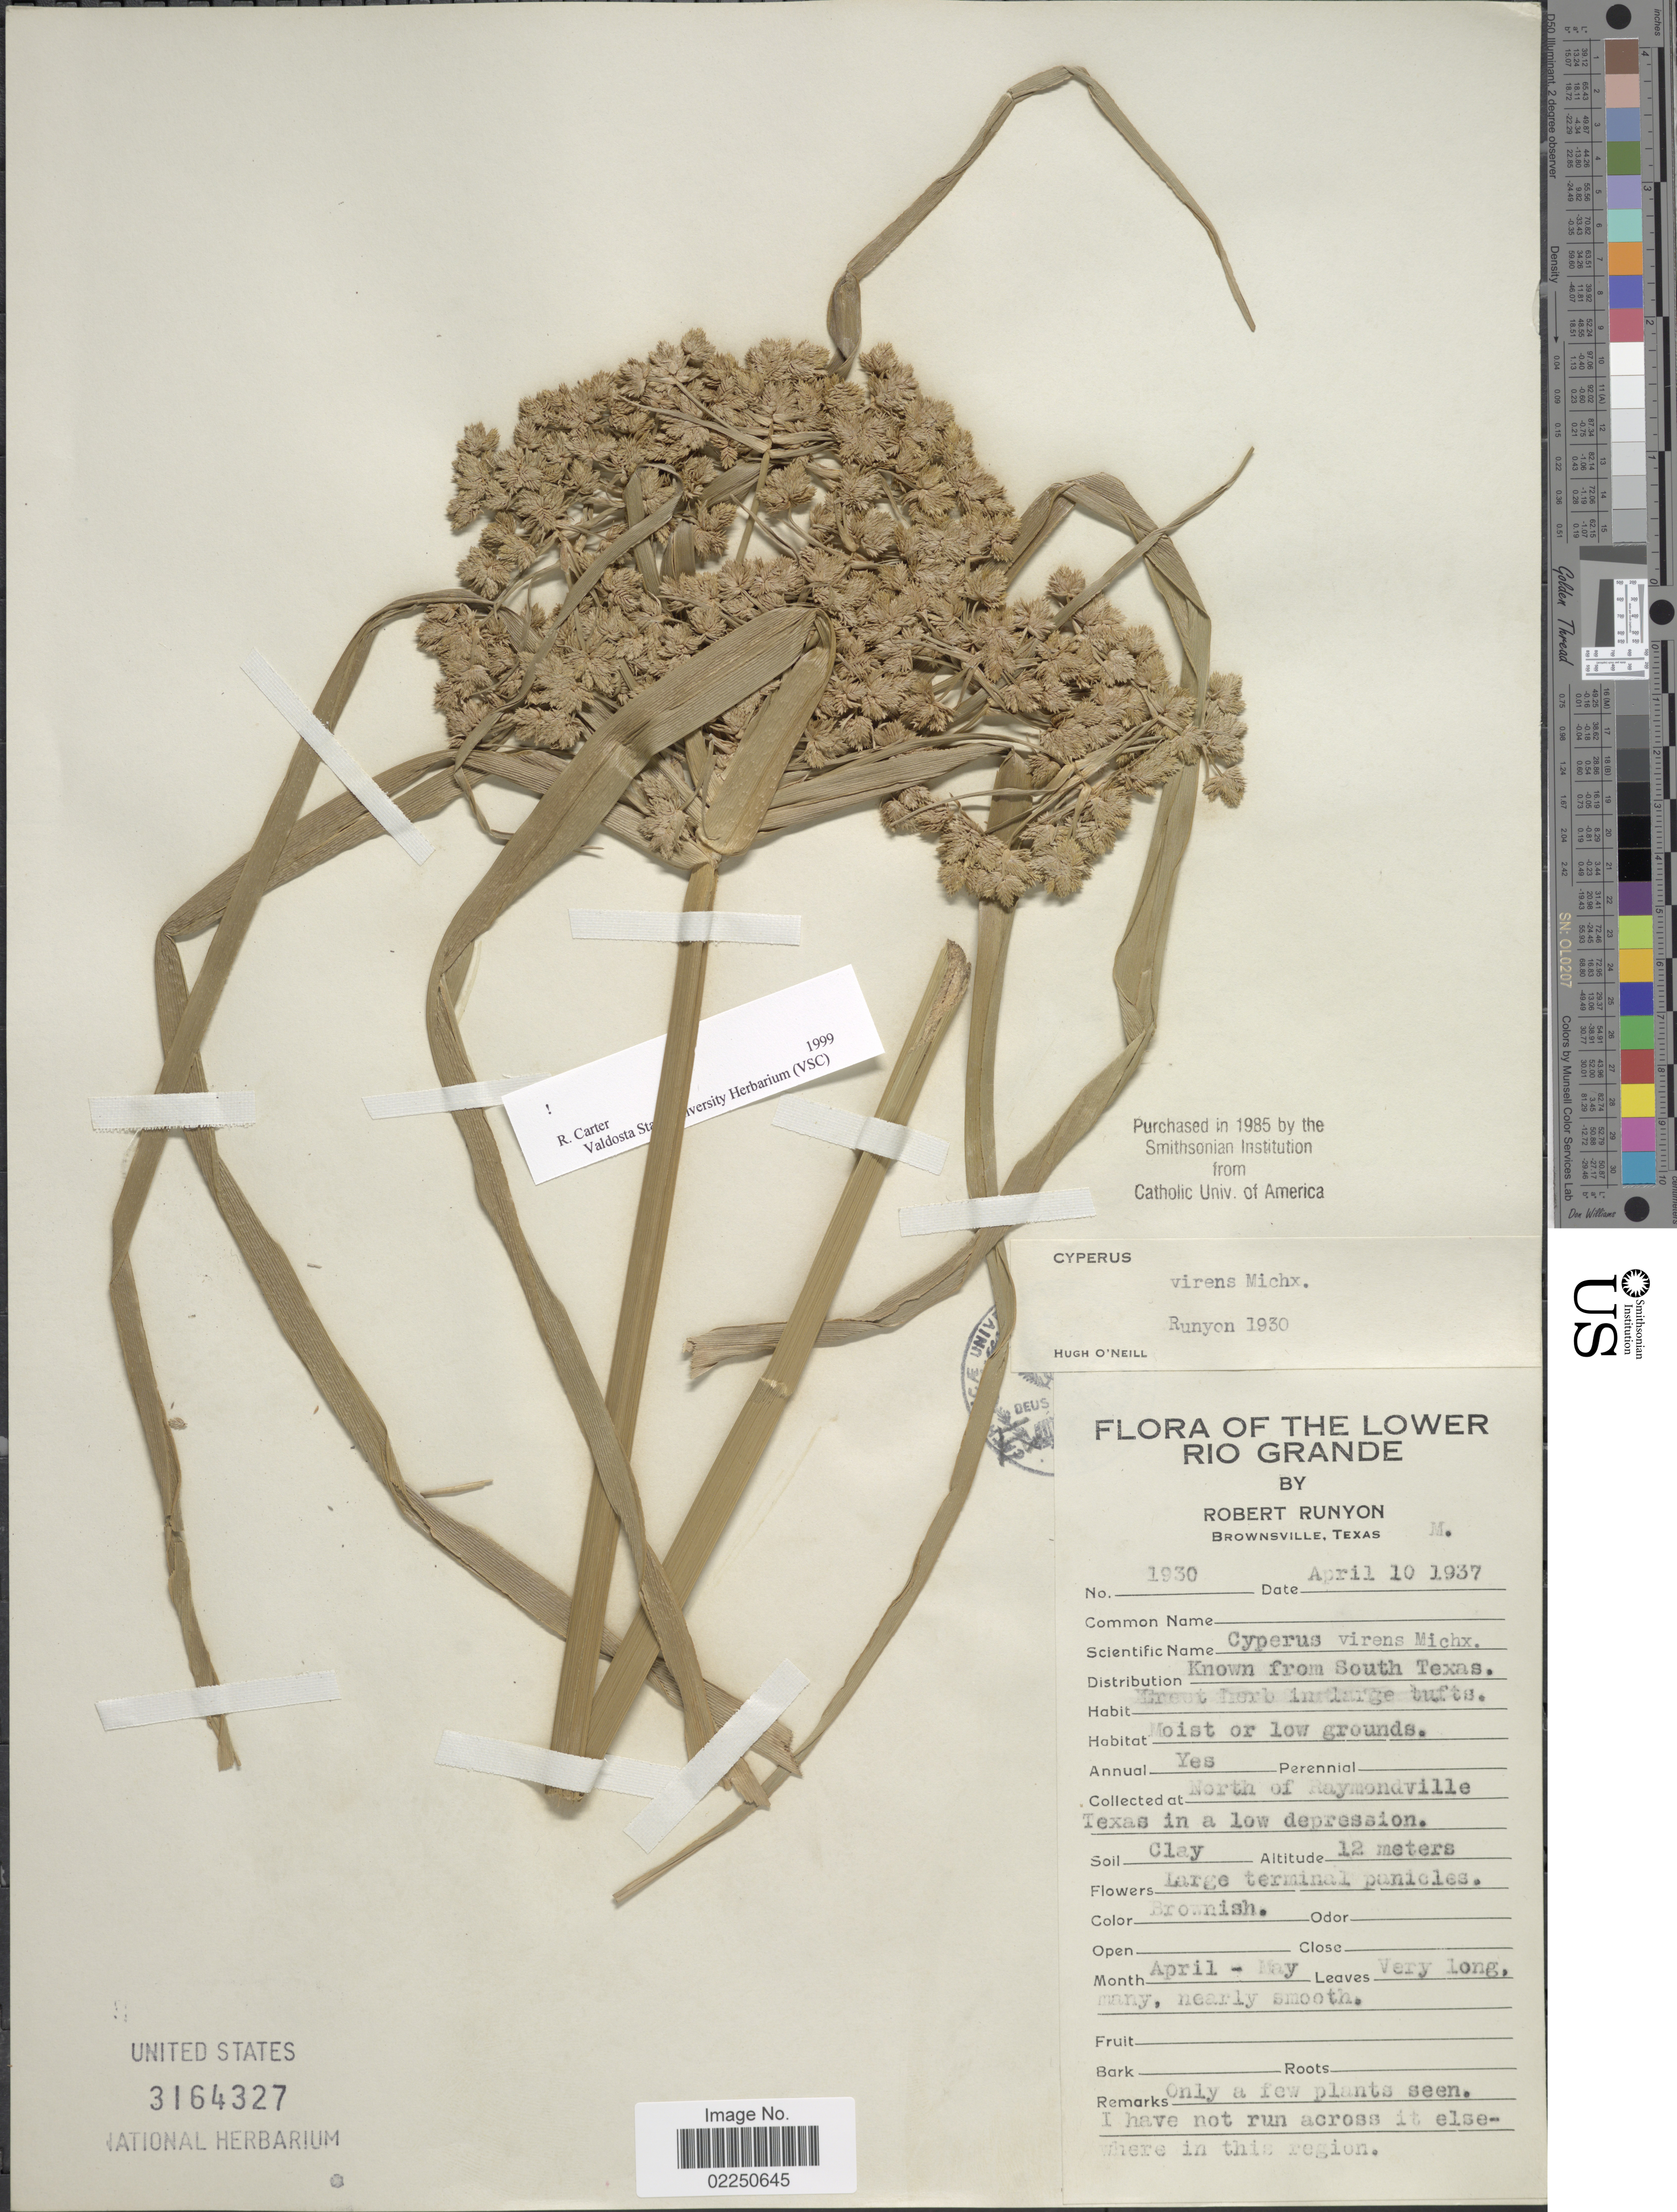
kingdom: Plantae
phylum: Tracheophyta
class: Liliopsida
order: Poales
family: Cyperaceae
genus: Cyperus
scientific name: Cyperus virens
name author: Michx.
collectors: R. Runyon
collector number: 1930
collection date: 1937-04-10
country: United States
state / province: Texas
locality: The Lower Rio Grande. North of Raymondville Texas in a low depression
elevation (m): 12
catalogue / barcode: US 3164327